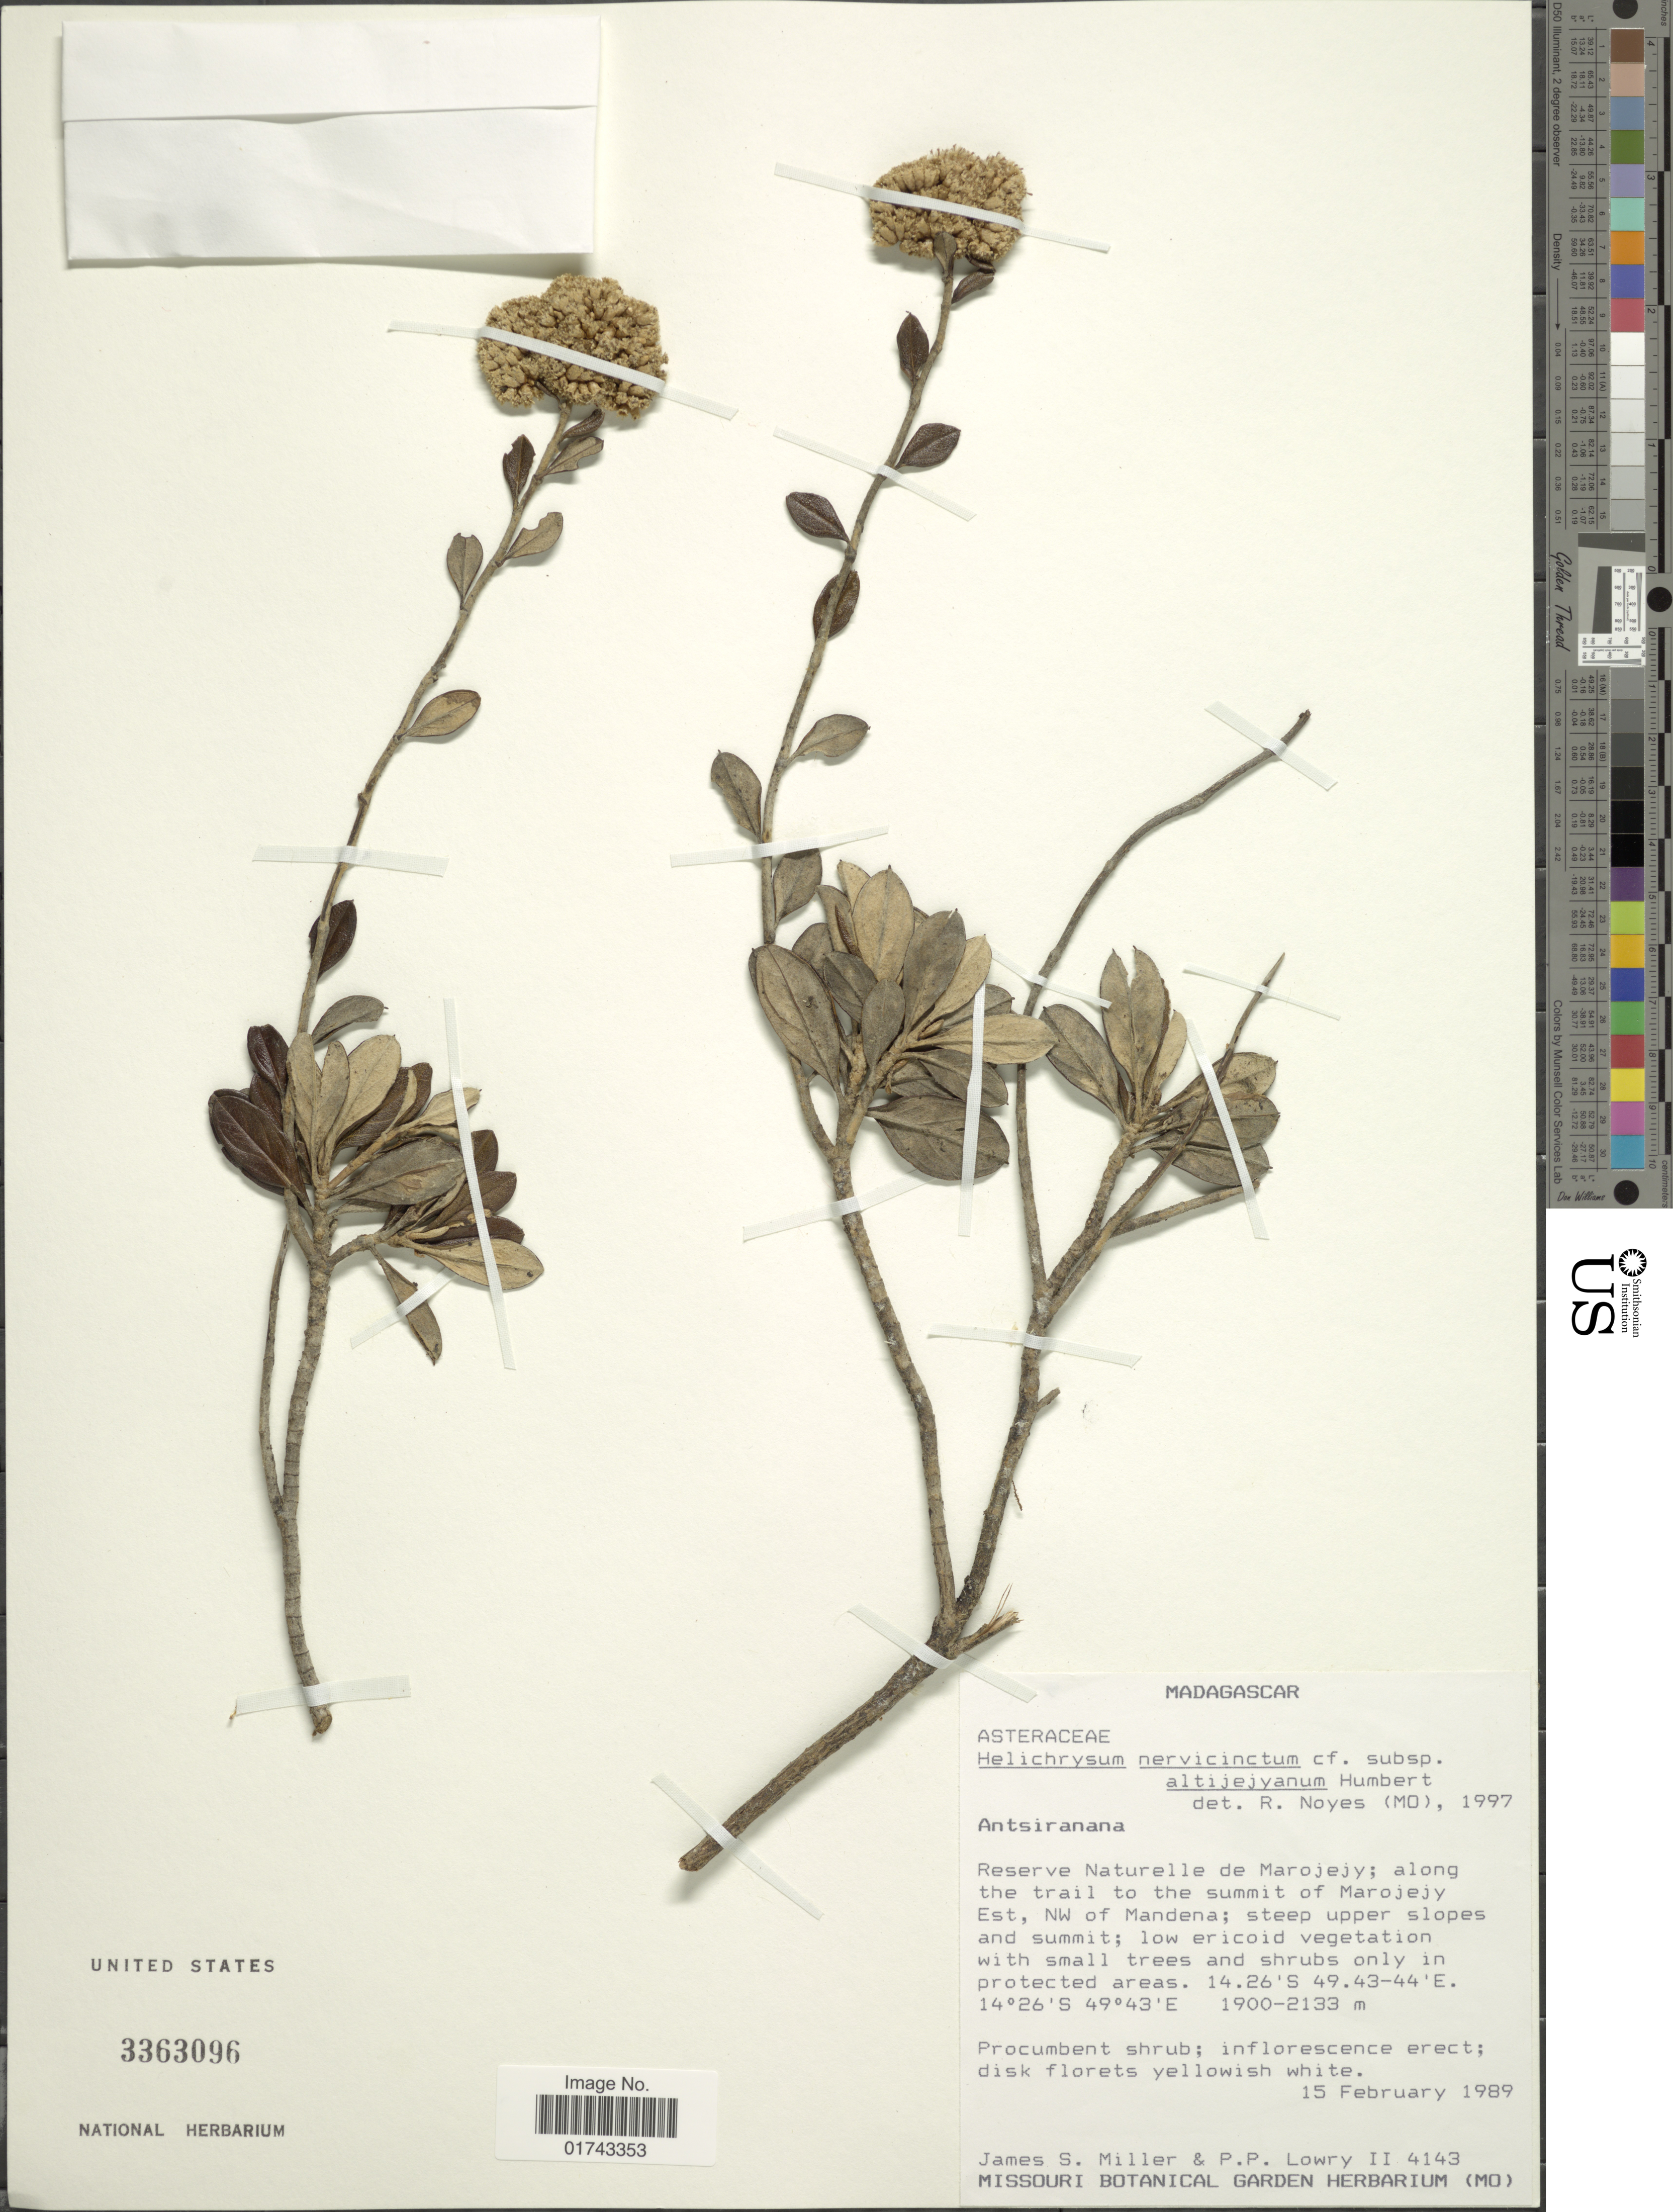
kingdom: Plantae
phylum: Tracheophyta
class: Magnoliopsida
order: Asterales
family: Asteraceae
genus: Helichrysum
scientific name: Helichrysum nervicinctum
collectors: J. S. Miller & P. Lowry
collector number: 4143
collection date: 1989-02-15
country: Madagascar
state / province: Sava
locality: Reserve Naturelle de Marojejy; along the trail to the summit of Marojejy Est, NW of Mandera; steep upper slopes and summit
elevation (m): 1900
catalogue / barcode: US 3363096